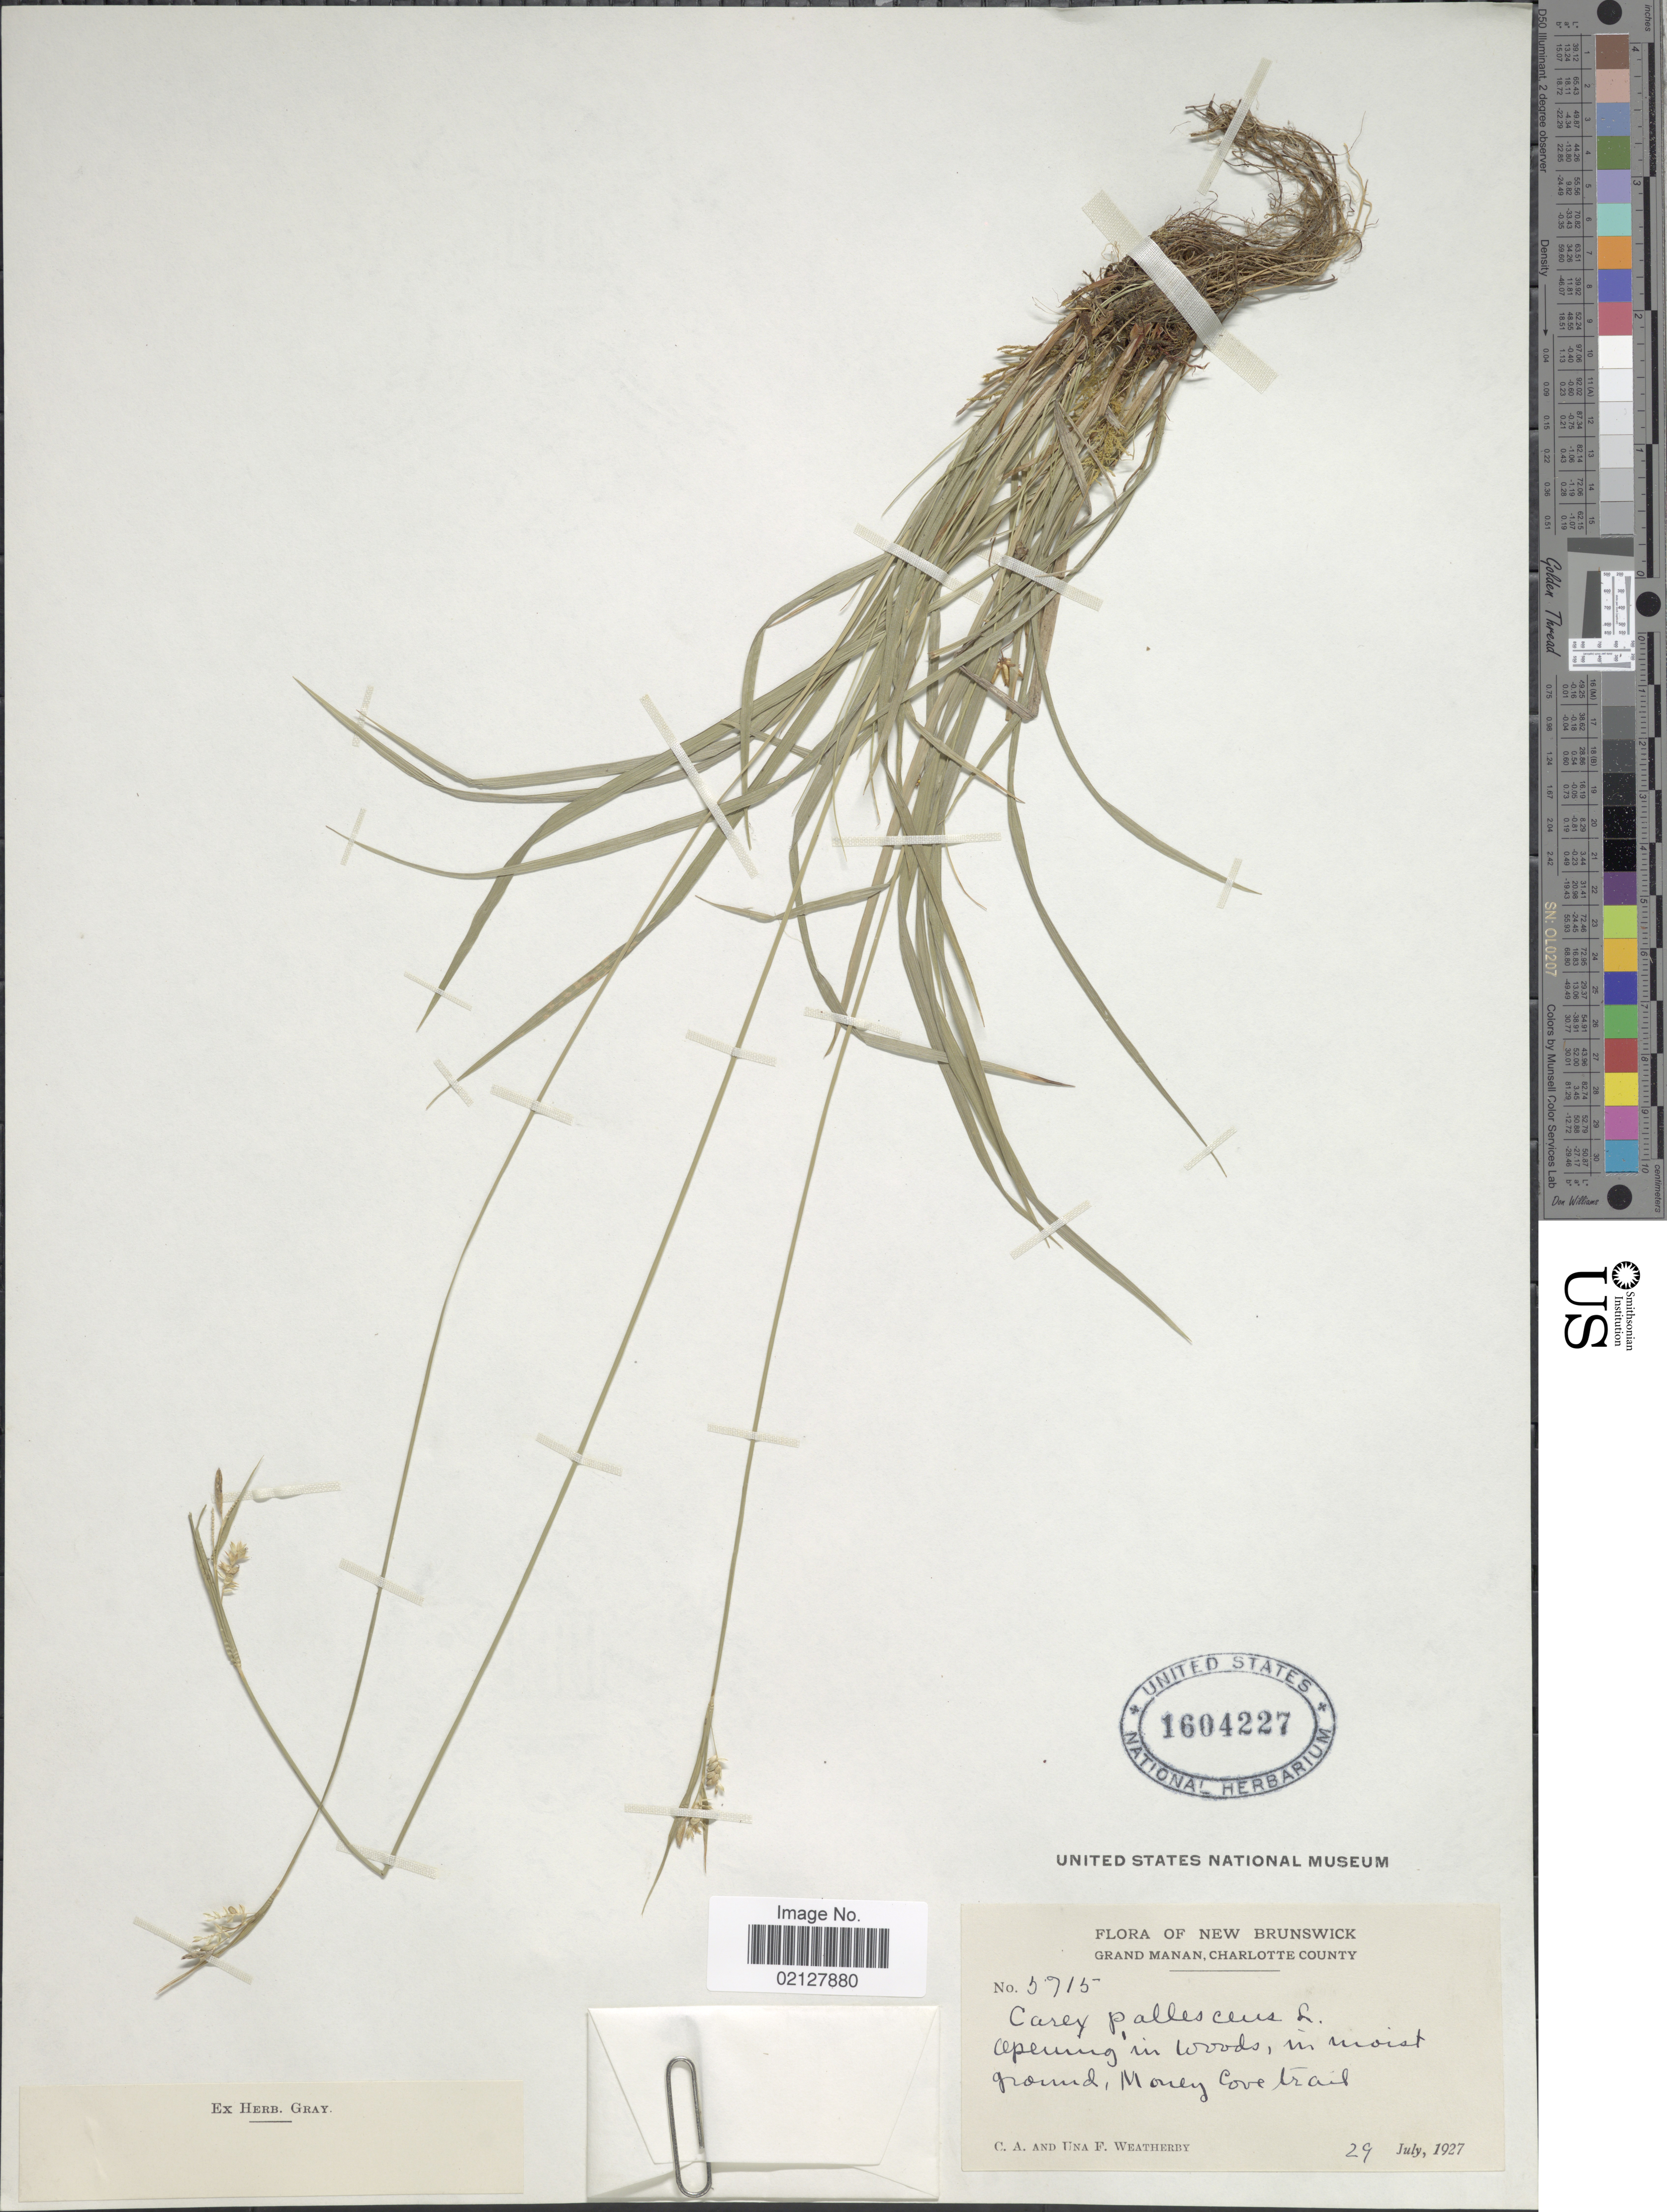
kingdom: Plantae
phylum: Tracheophyta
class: Liliopsida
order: Poales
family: Cyperaceae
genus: Carex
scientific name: Carex pallescens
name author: L.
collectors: C. A. Weatherby & U. Weatherby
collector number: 5915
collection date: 1927-07-29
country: Canada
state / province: New Brunswick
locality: Grand Manan, Charlotte County. Money Cove Trail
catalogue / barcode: US 1604227